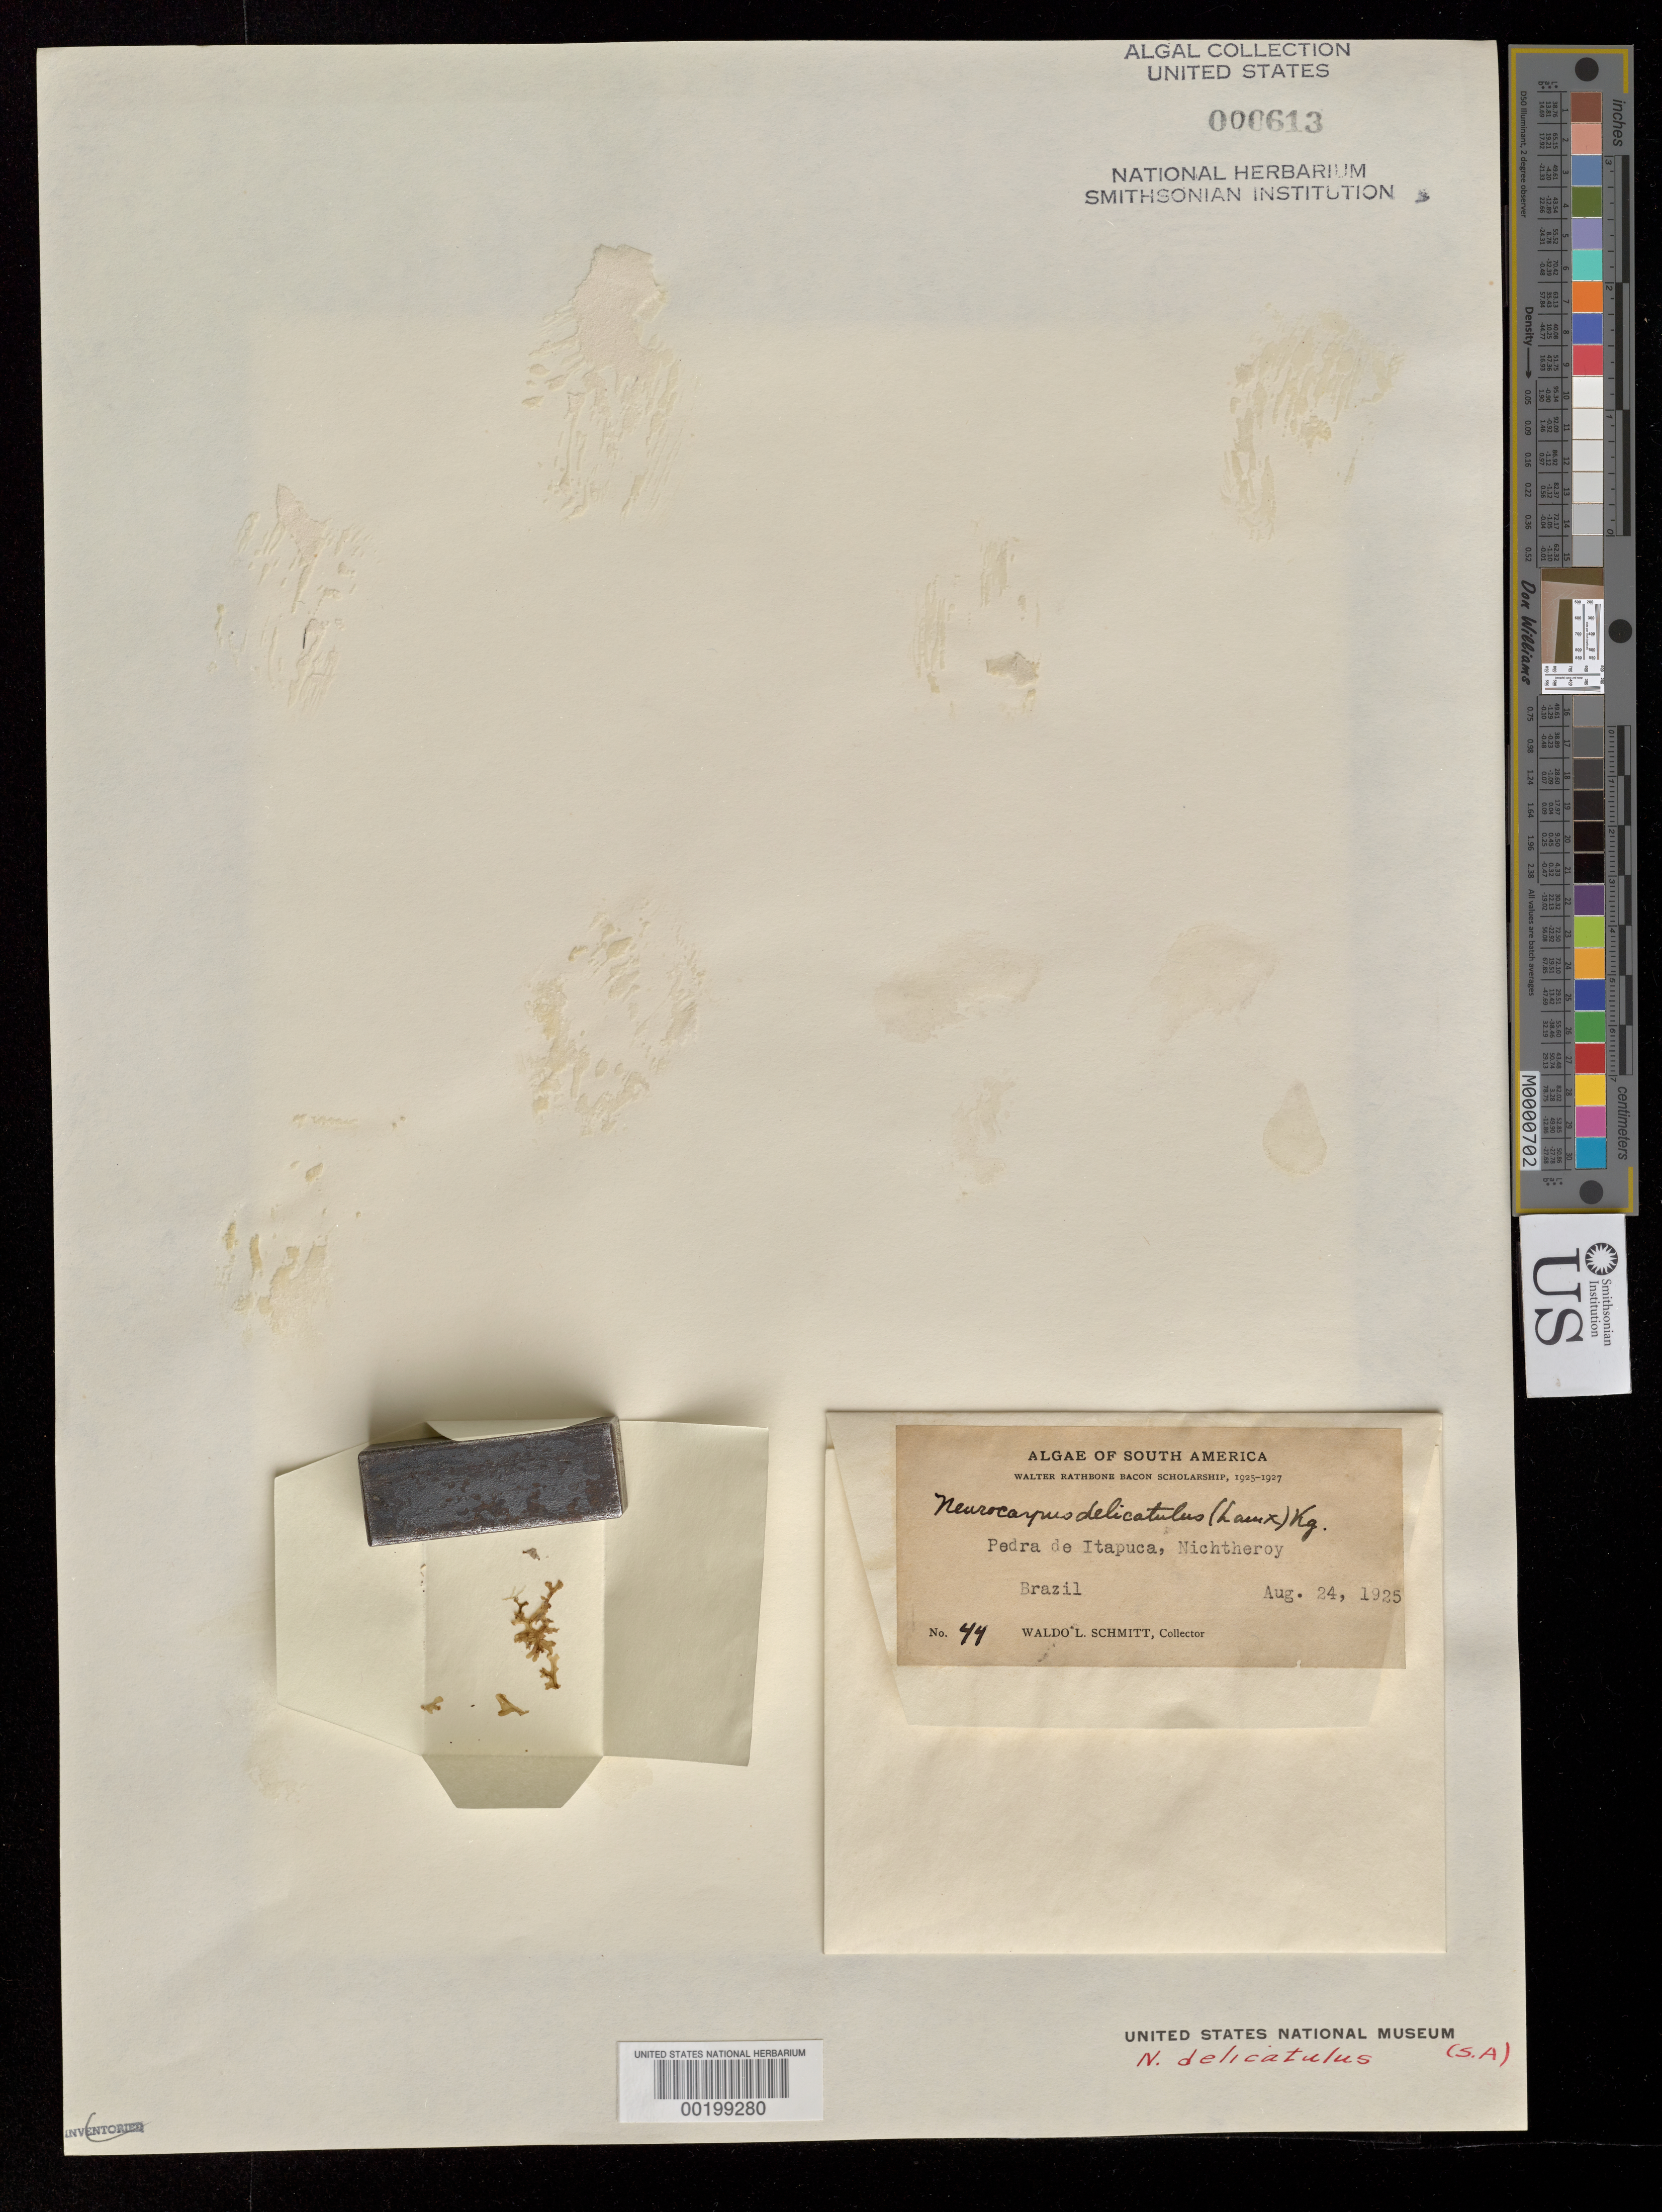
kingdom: Chromista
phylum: Ochrophyta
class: Phaeophyceae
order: Dictyotales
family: Dictyotaceae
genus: Dictyopteris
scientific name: Dictyopteris delicatula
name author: J.V.Lamouroux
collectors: W. L. Schmitt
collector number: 44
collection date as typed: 24 Aug 1925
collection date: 1925-08-24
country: Brazil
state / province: Rio de Janeiro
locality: Niteroi (Nichtheroy), Pedra de Itapuca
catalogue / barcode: US 613